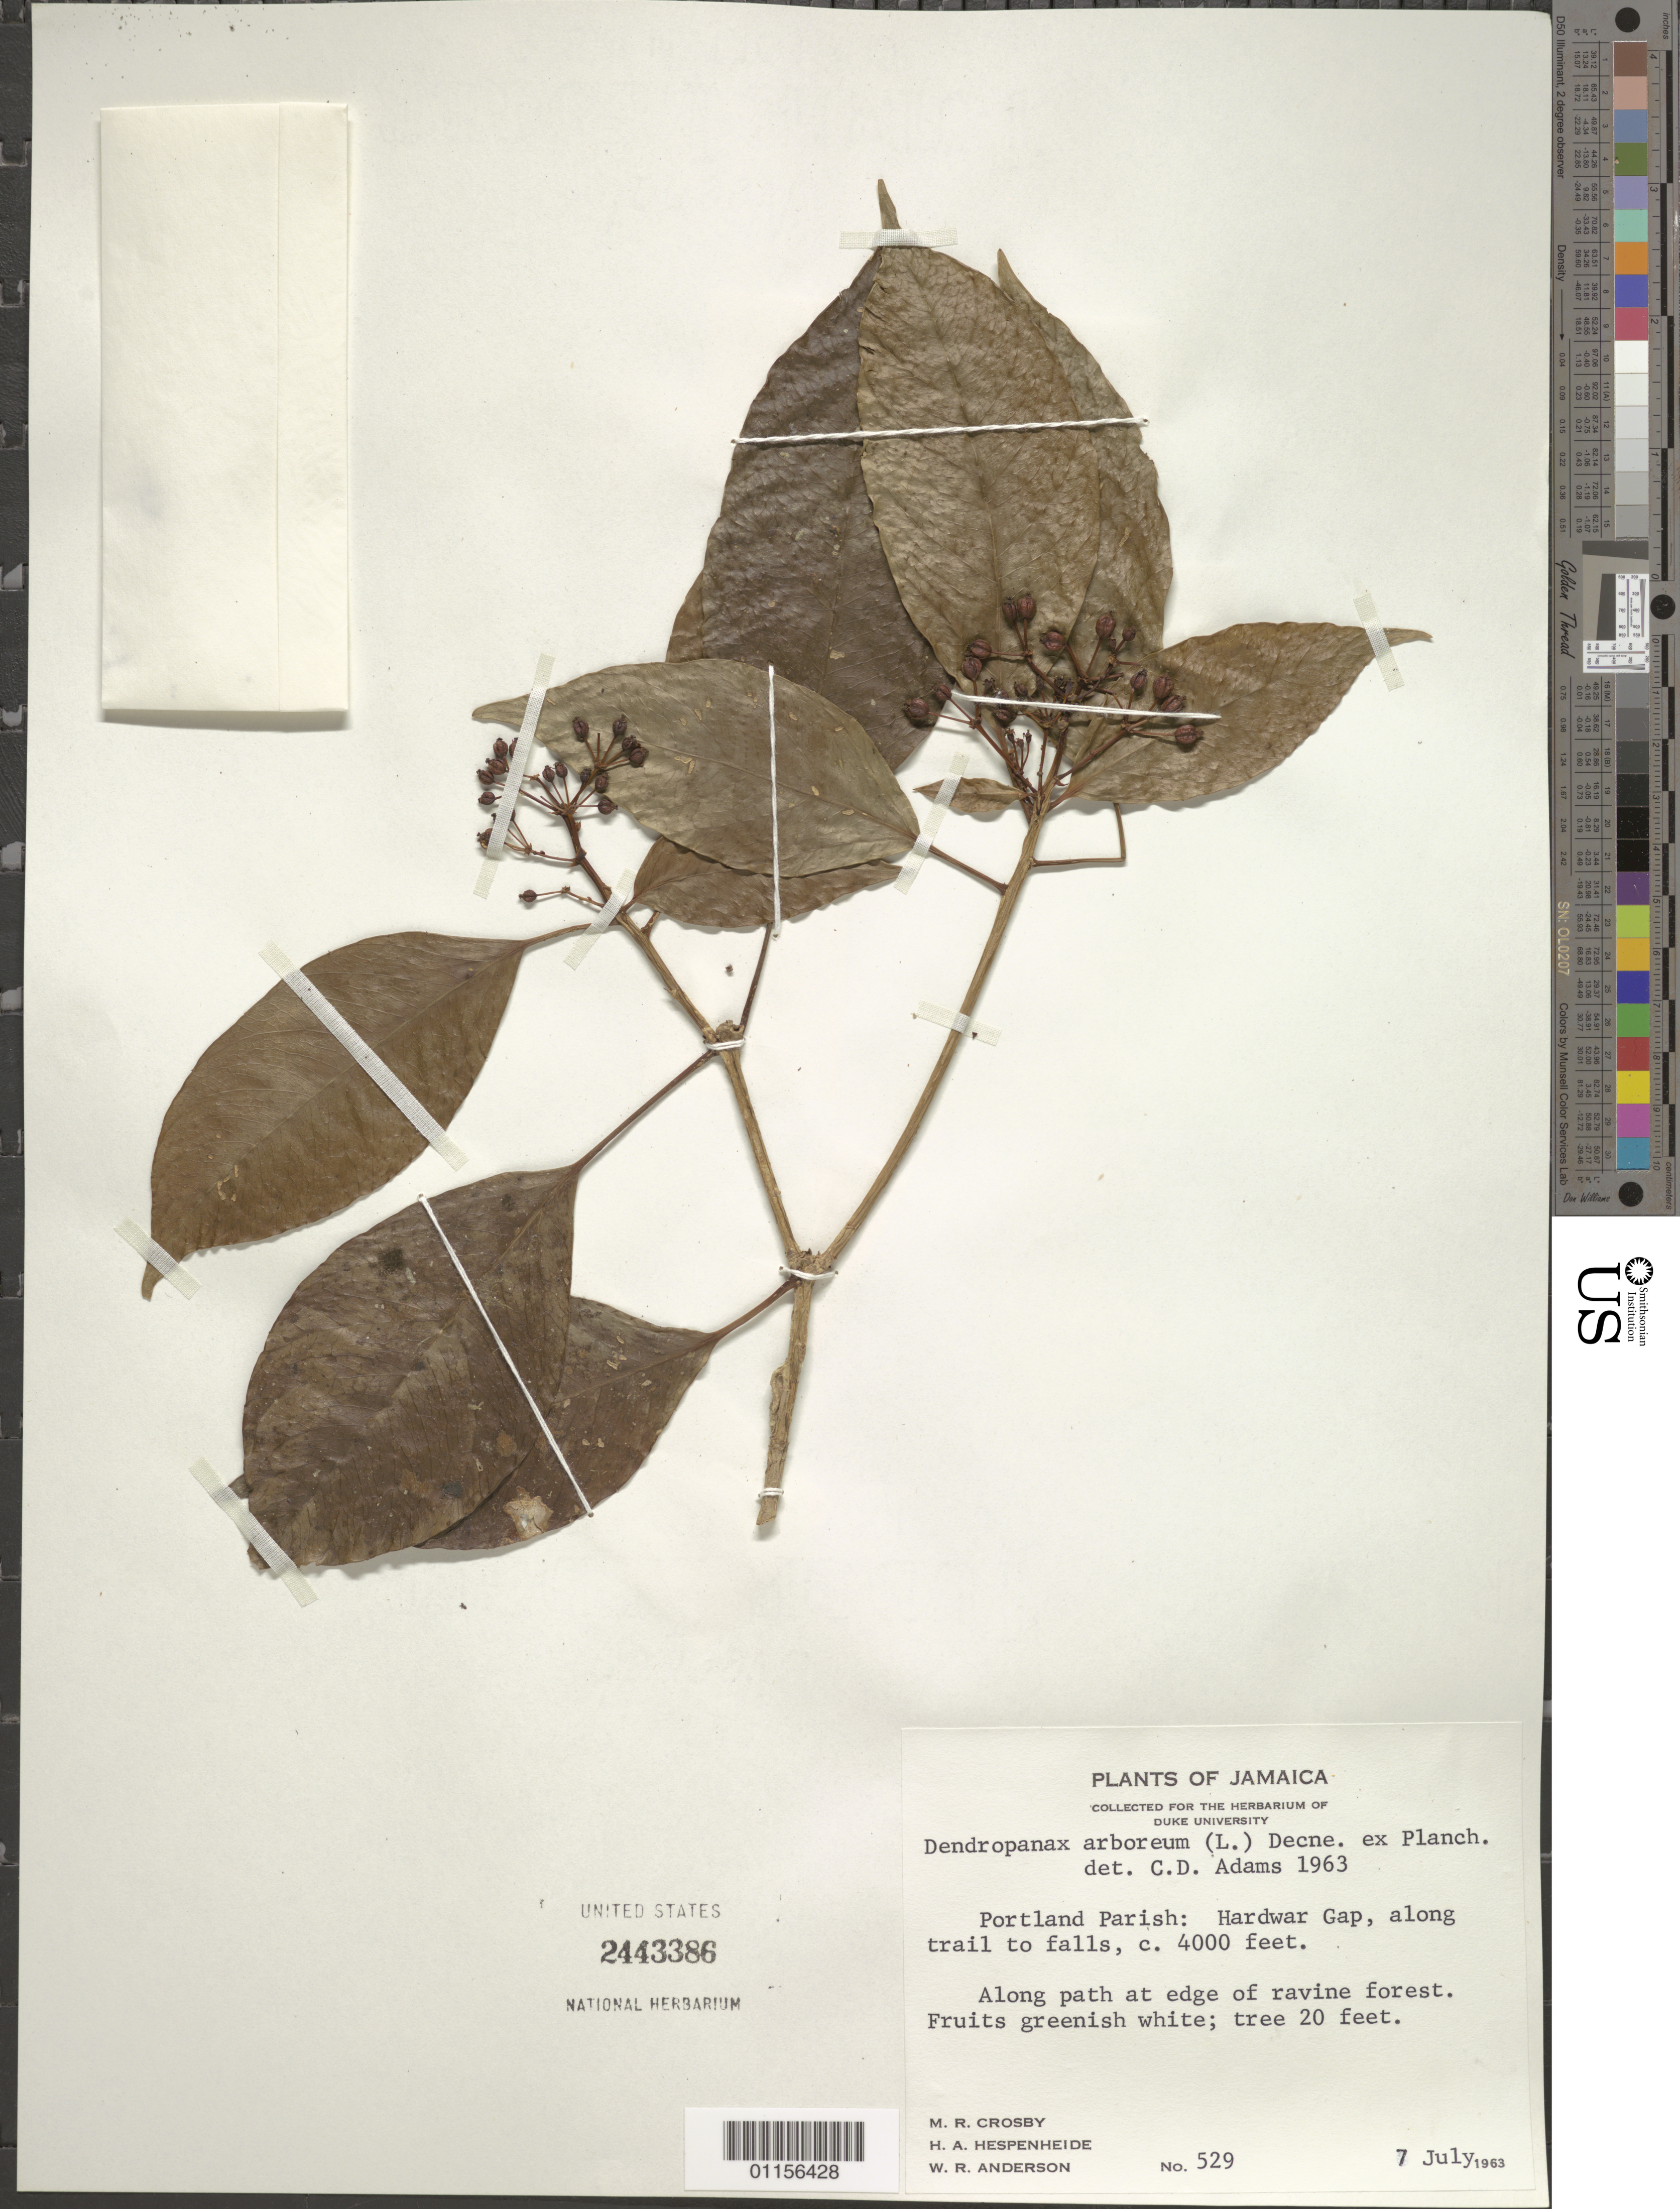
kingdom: Plantae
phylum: Tracheophyta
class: Magnoliopsida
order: Apiales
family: Araliaceae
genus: Dendropanax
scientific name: Dendropanax arboreus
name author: (L.) Decne. & Planch.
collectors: M. R. Crosby, H. A. Hespenheide & W. R. Anderson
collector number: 529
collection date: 1963-07-07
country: Jamaica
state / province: Portland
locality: Hardwar Gap, along trail to falls.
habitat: Tree. Along path at edge of ravine forest.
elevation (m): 1219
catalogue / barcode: US 2443386